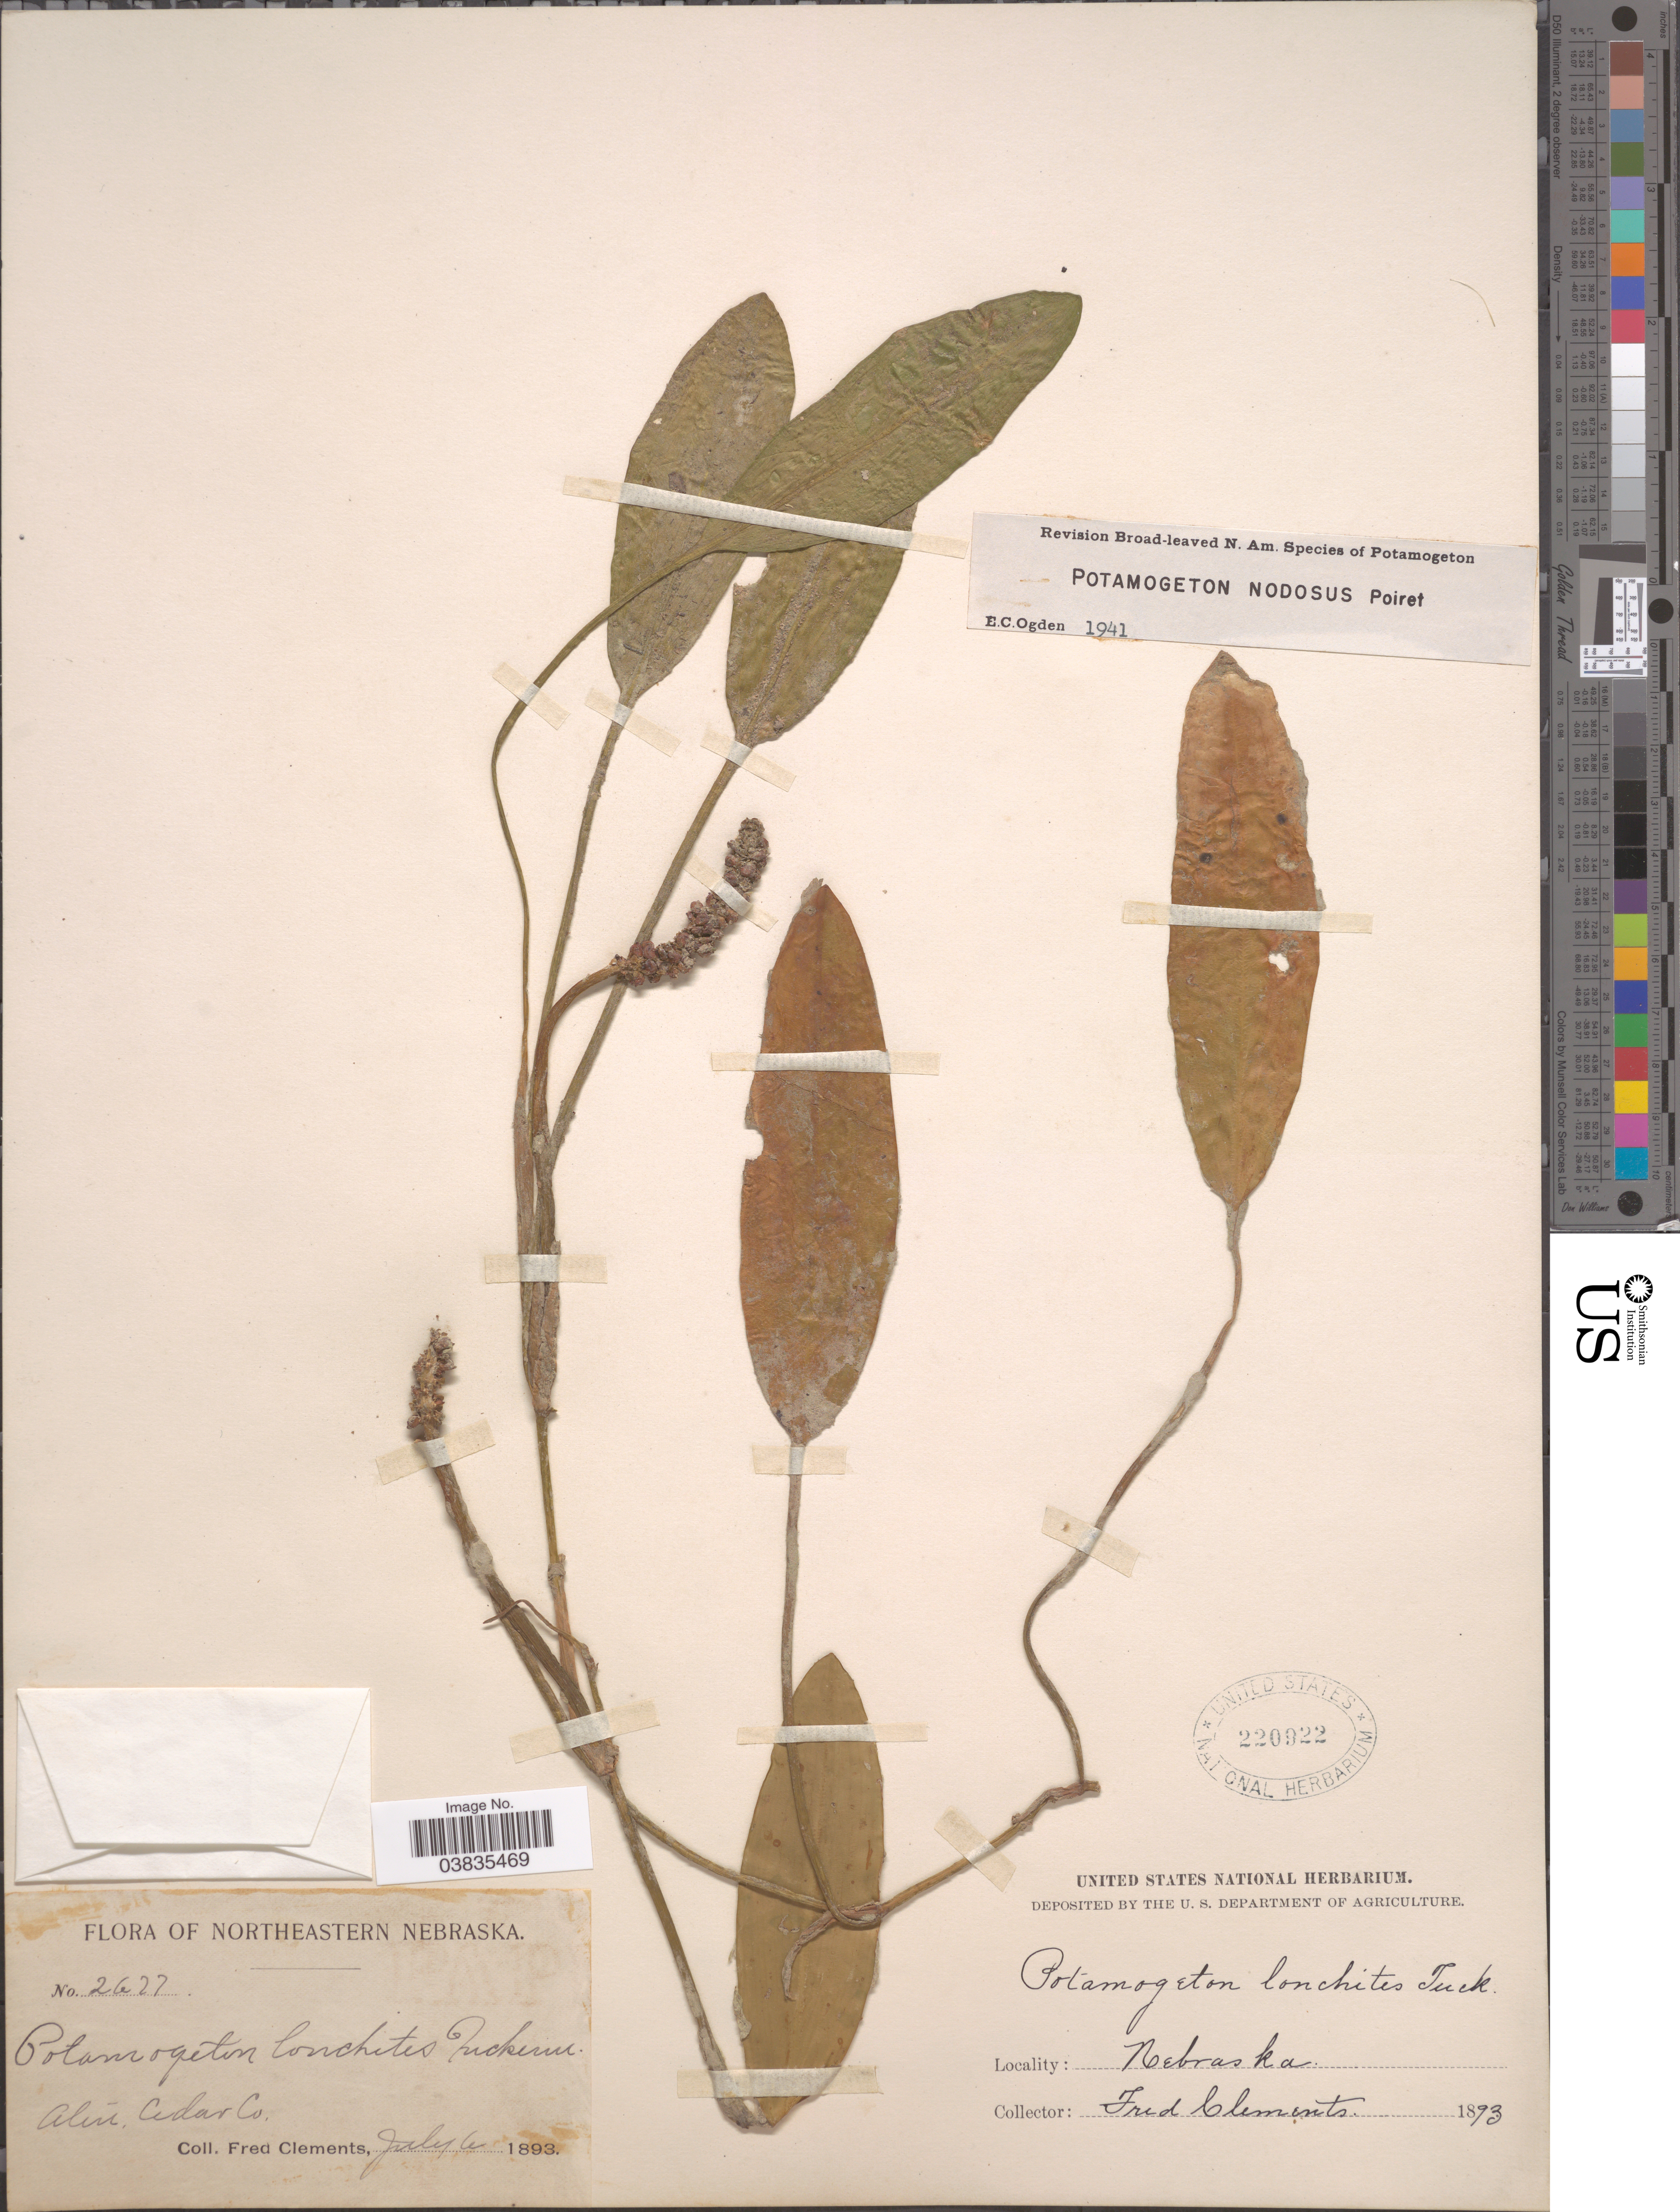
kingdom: Plantae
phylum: Tracheophyta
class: Liliopsida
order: Alismatales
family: Potamogetonaceae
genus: Potamogeton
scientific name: Potamogeton nodosus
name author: Poir.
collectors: F. Clements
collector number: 2627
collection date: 1893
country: United States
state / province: Nebraska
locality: Northeastern Nebraska. Aten Cedar Co.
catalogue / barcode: US 220922